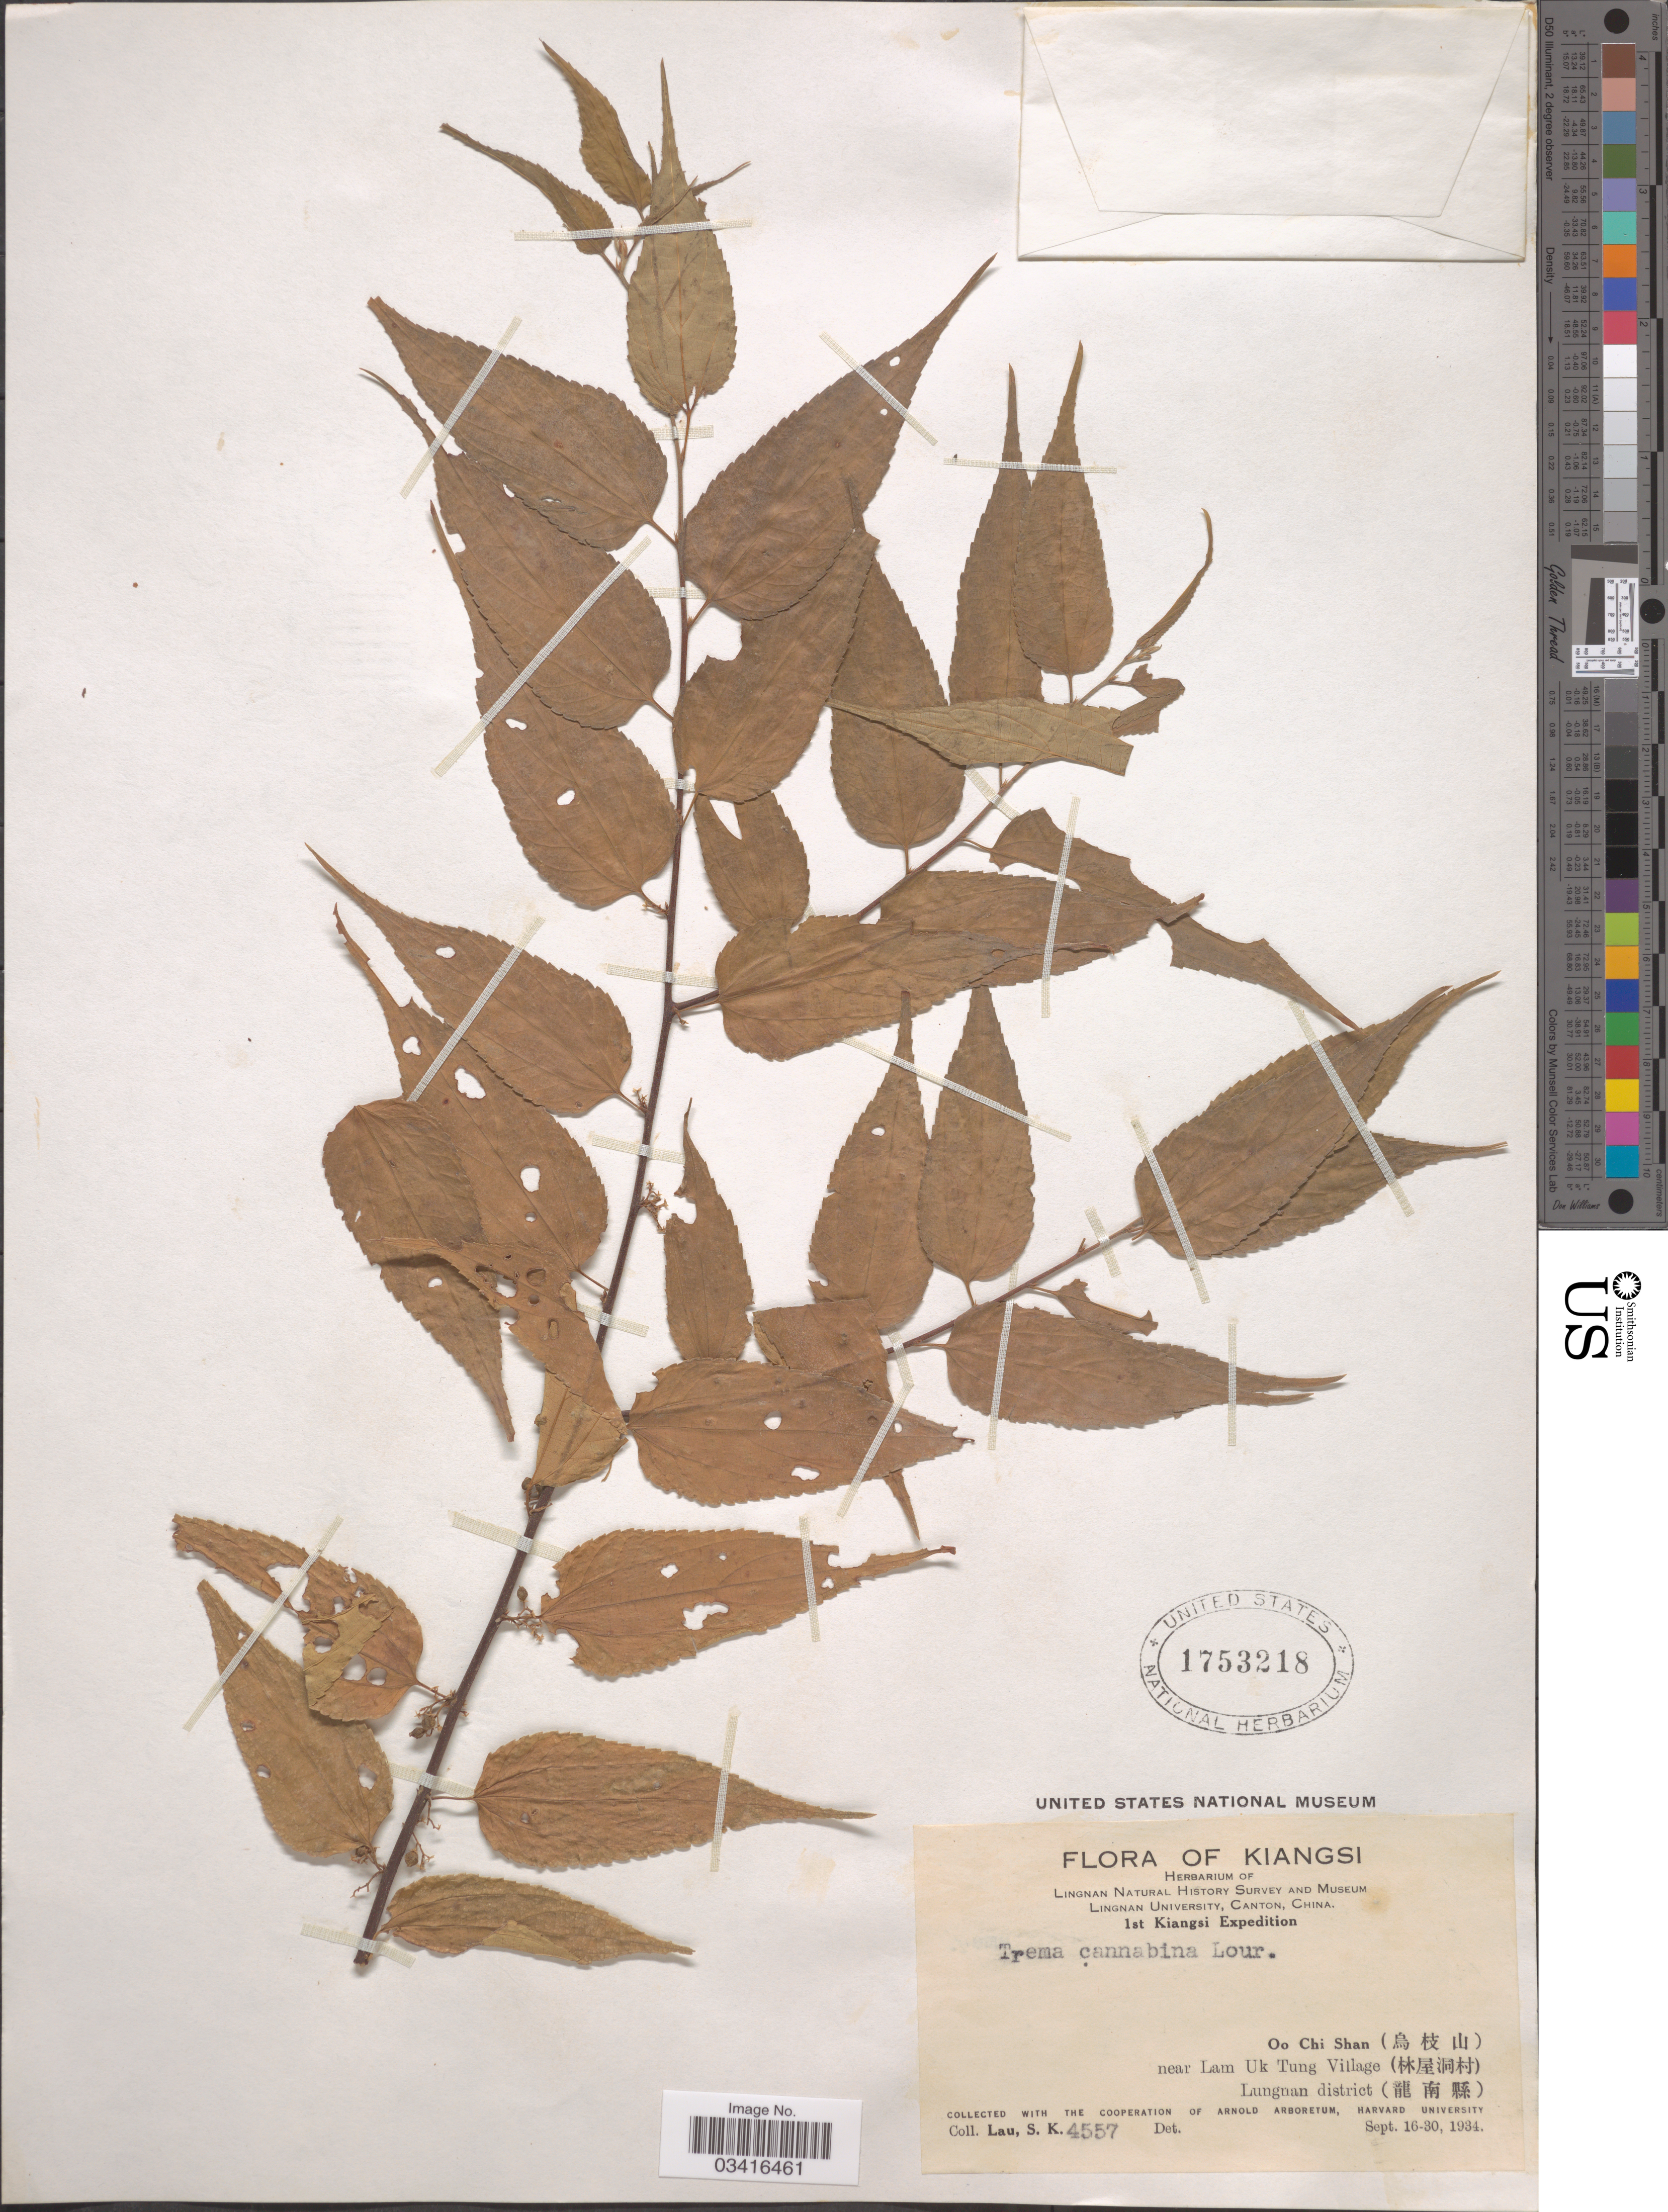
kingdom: Plantae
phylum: Tracheophyta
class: Magnoliopsida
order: Rosales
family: Cannabaceae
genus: Trema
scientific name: Trema cannabina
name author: Lour.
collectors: S. K. Lau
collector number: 4557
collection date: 1934-09-16/1934-09-30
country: China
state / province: Jiangxi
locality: Kiangsi. Oo Chi Shan (X) near Lam Uk Tung Village (X) Lungnan District (X).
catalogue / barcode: US 1753218